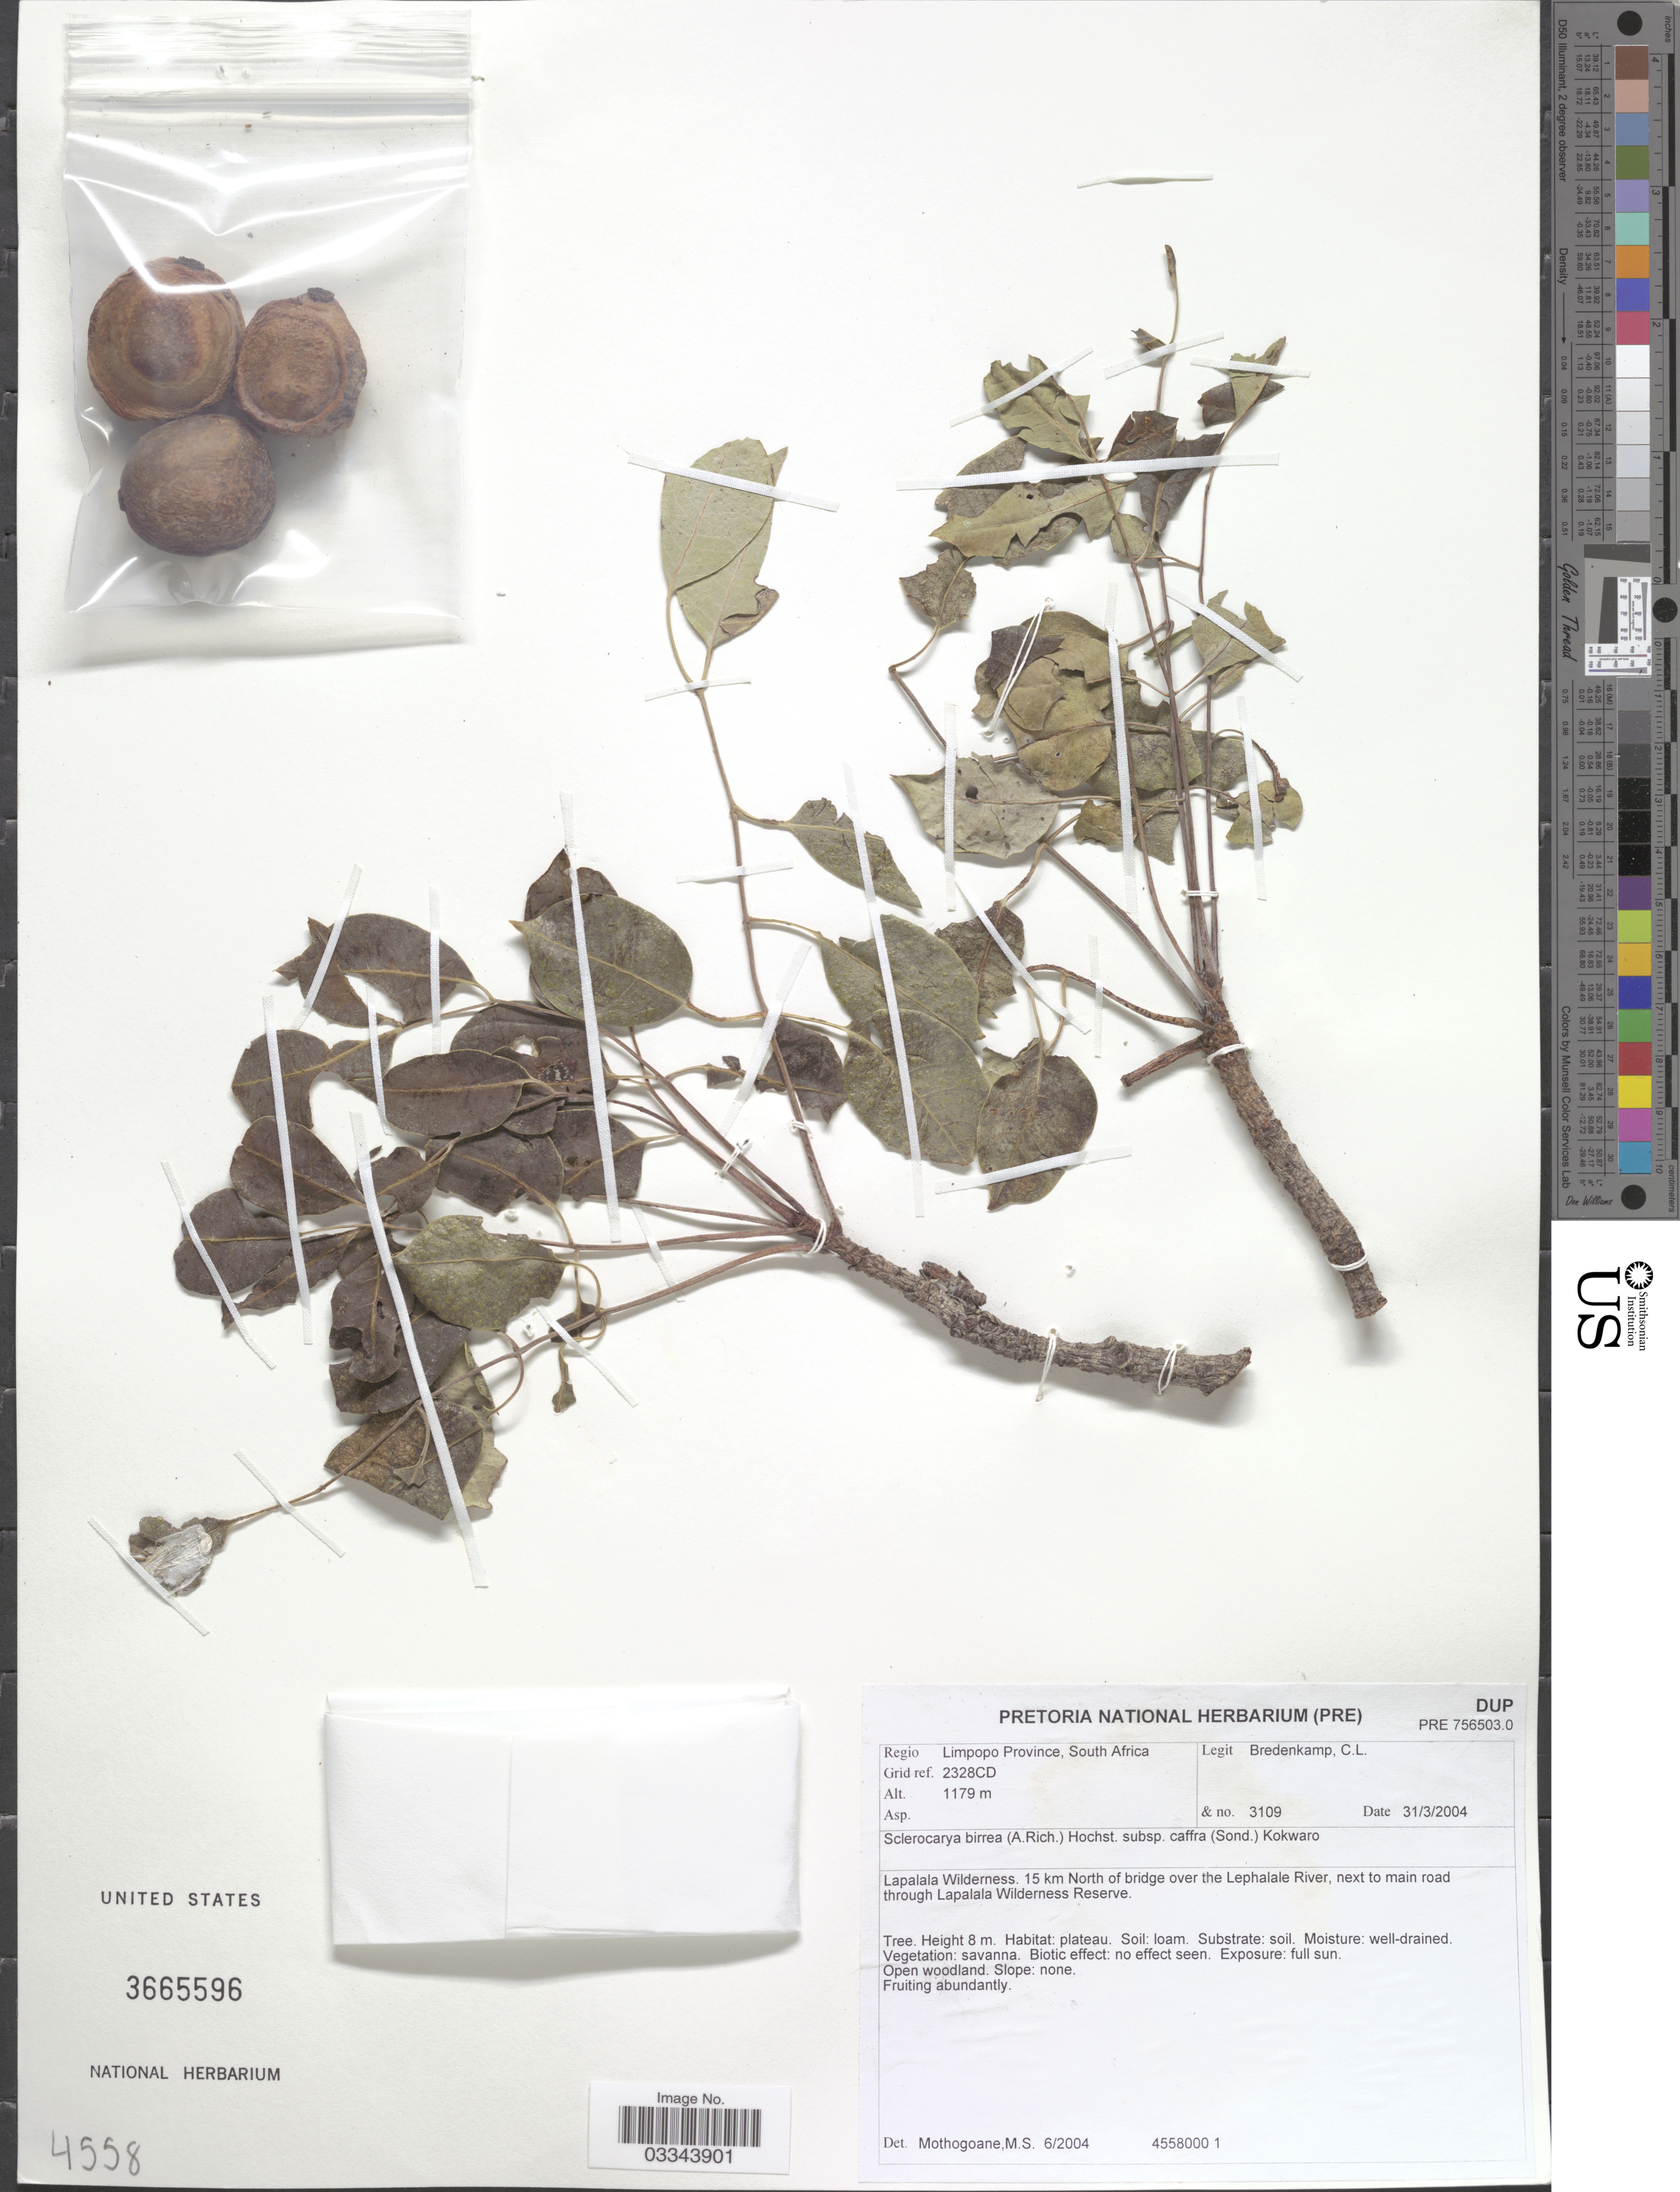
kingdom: Plantae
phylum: Tracheophyta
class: Magnoliopsida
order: Sapindales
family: Anacardiaceae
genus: Sclerocarya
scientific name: Sclerocarya birrea subsp. birrea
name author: (A. Rich.) Hochst.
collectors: C. Bredenkamp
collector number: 3109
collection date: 2004-03-31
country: South Africa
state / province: Limpopo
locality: Regio Limpopo Province, Grid ref. 2328CD, Lapalala Wilderness. 15 km North of bridge over the Lephalale River, next to main road through Lapalala Wilderness Reserve.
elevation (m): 1179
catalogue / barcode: US 3665596